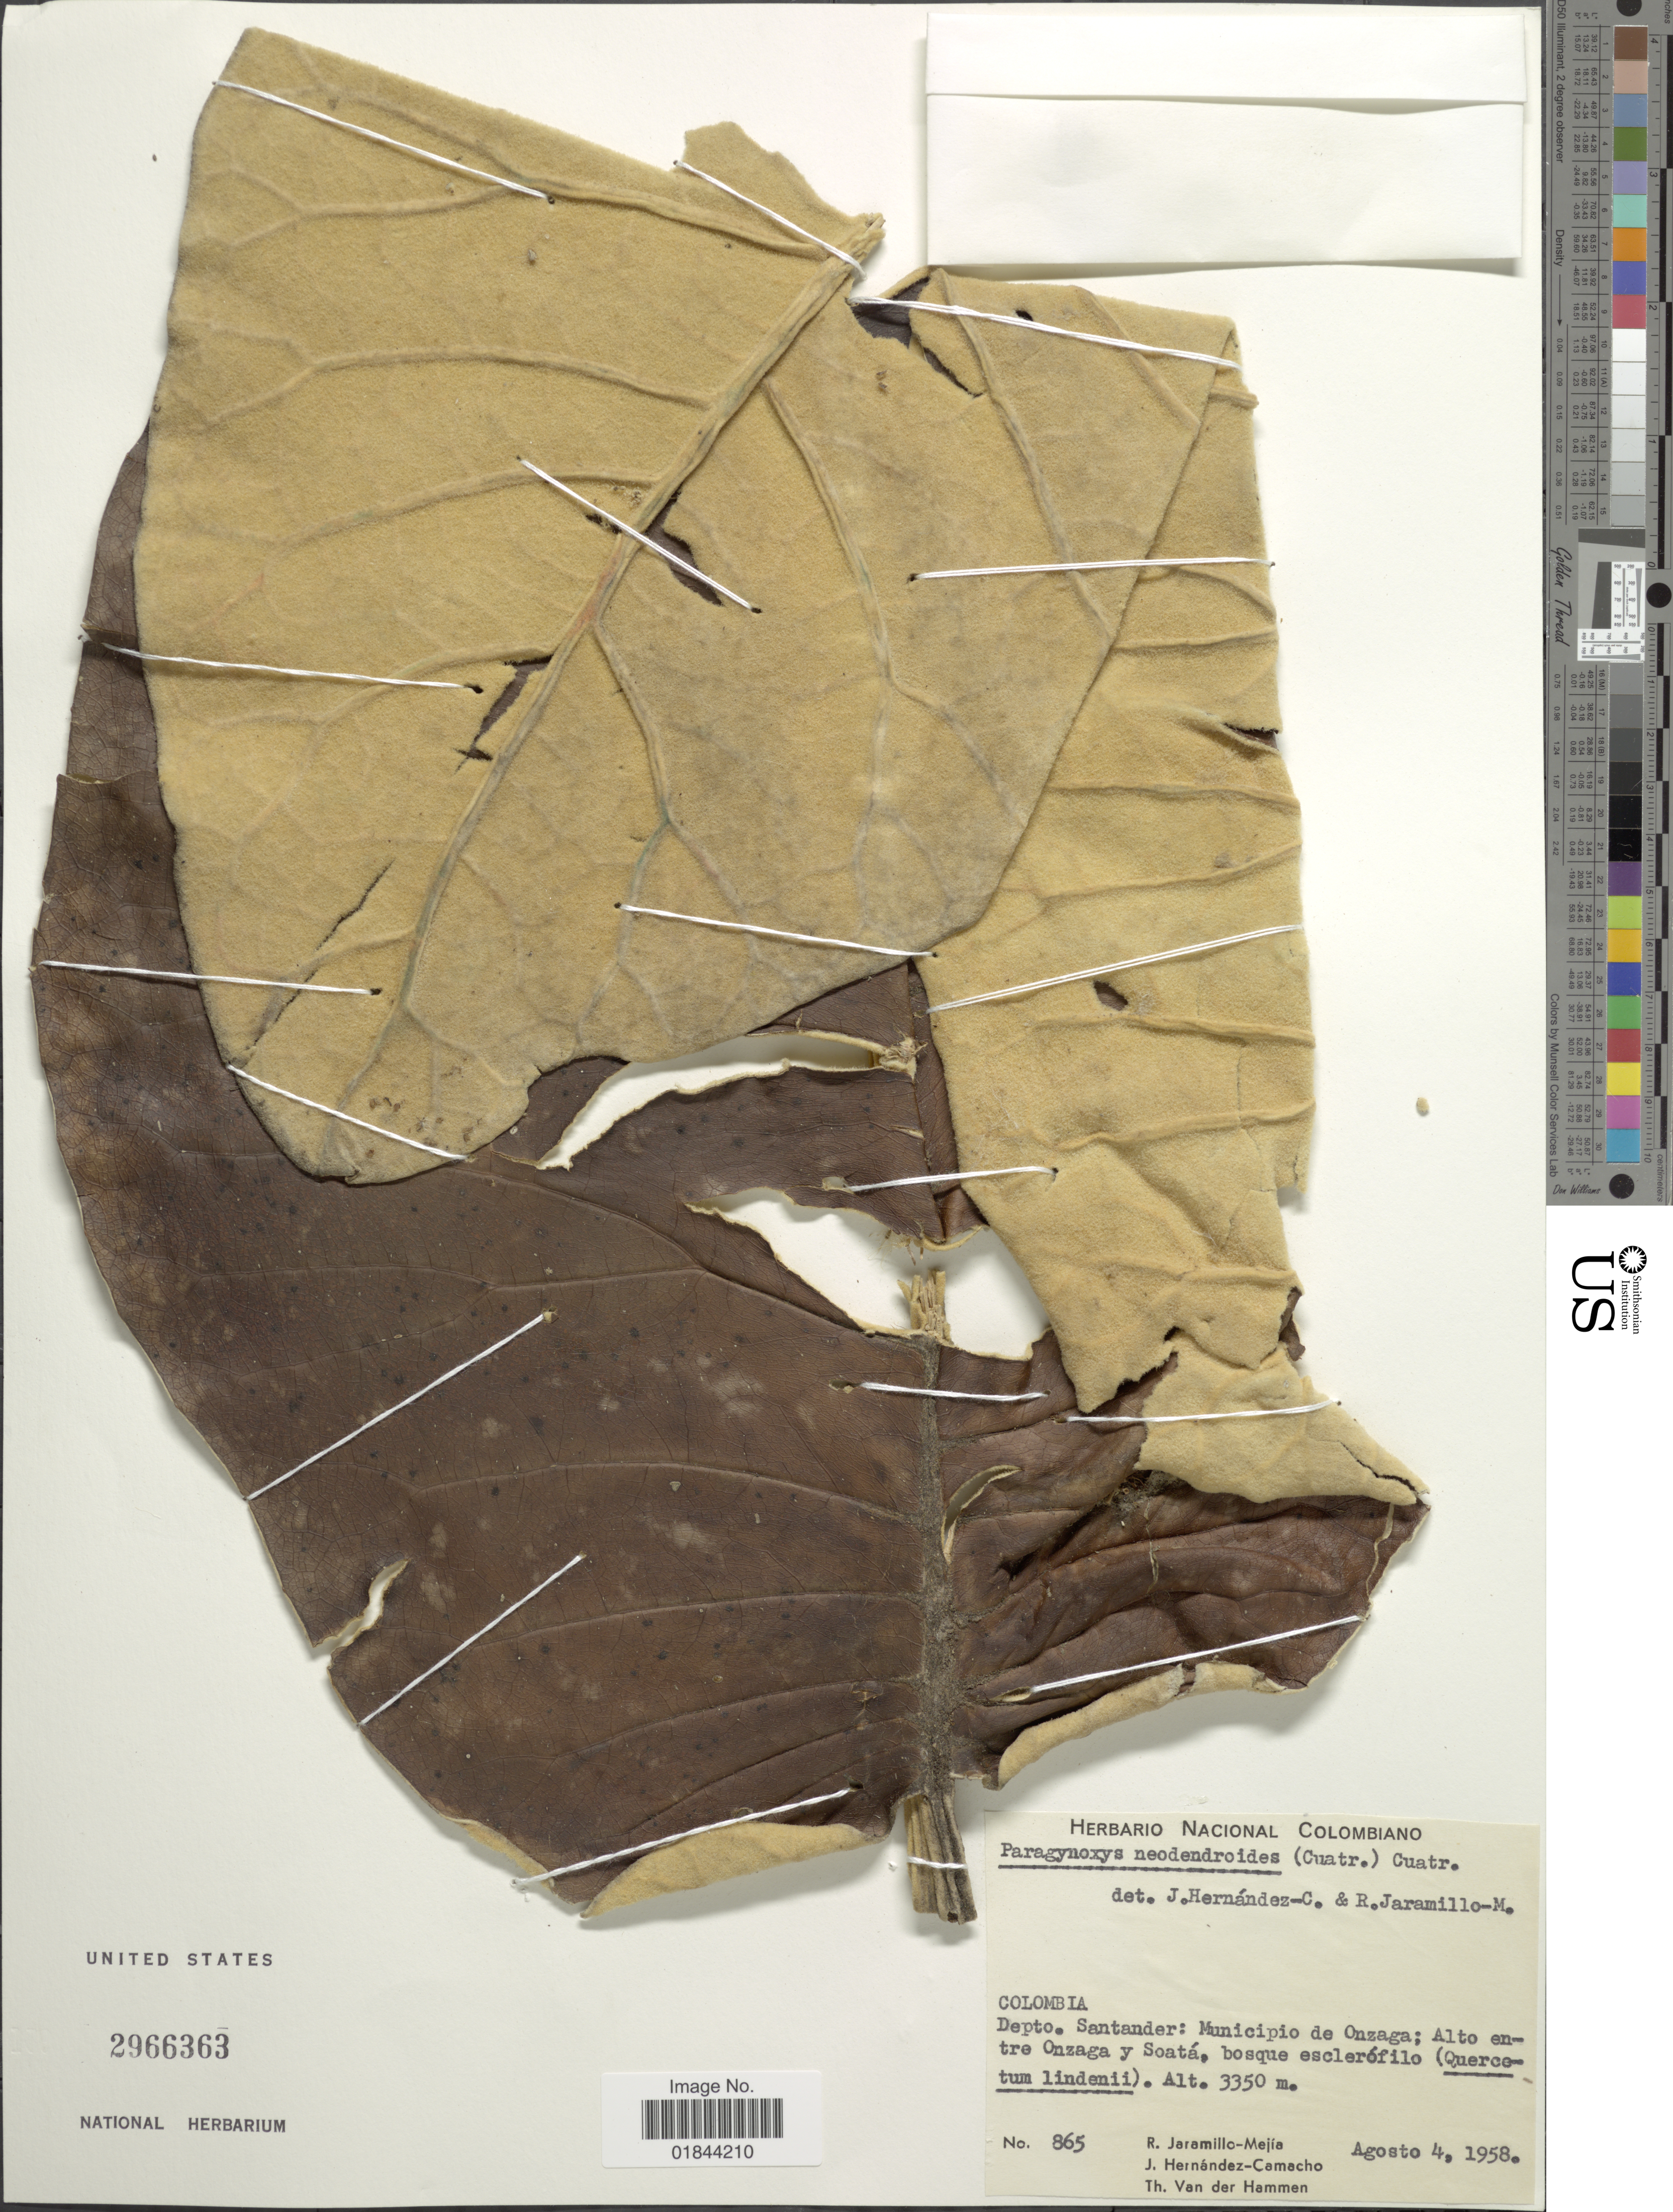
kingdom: Plantae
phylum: Tracheophyta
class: Magnoliopsida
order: Asterales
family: Asteraceae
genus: Paragynoxys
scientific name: Paragynoxys neodendroides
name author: (Cuatrec.) Cuatrec.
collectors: R. Jaramillo M., J. Hernandez Camacho & T. Hammen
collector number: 865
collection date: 1958-08-04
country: Colombia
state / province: Santander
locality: Municipio de Onzaga: Alto entre Onzaga y Soata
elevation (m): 3350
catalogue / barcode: US 2966363